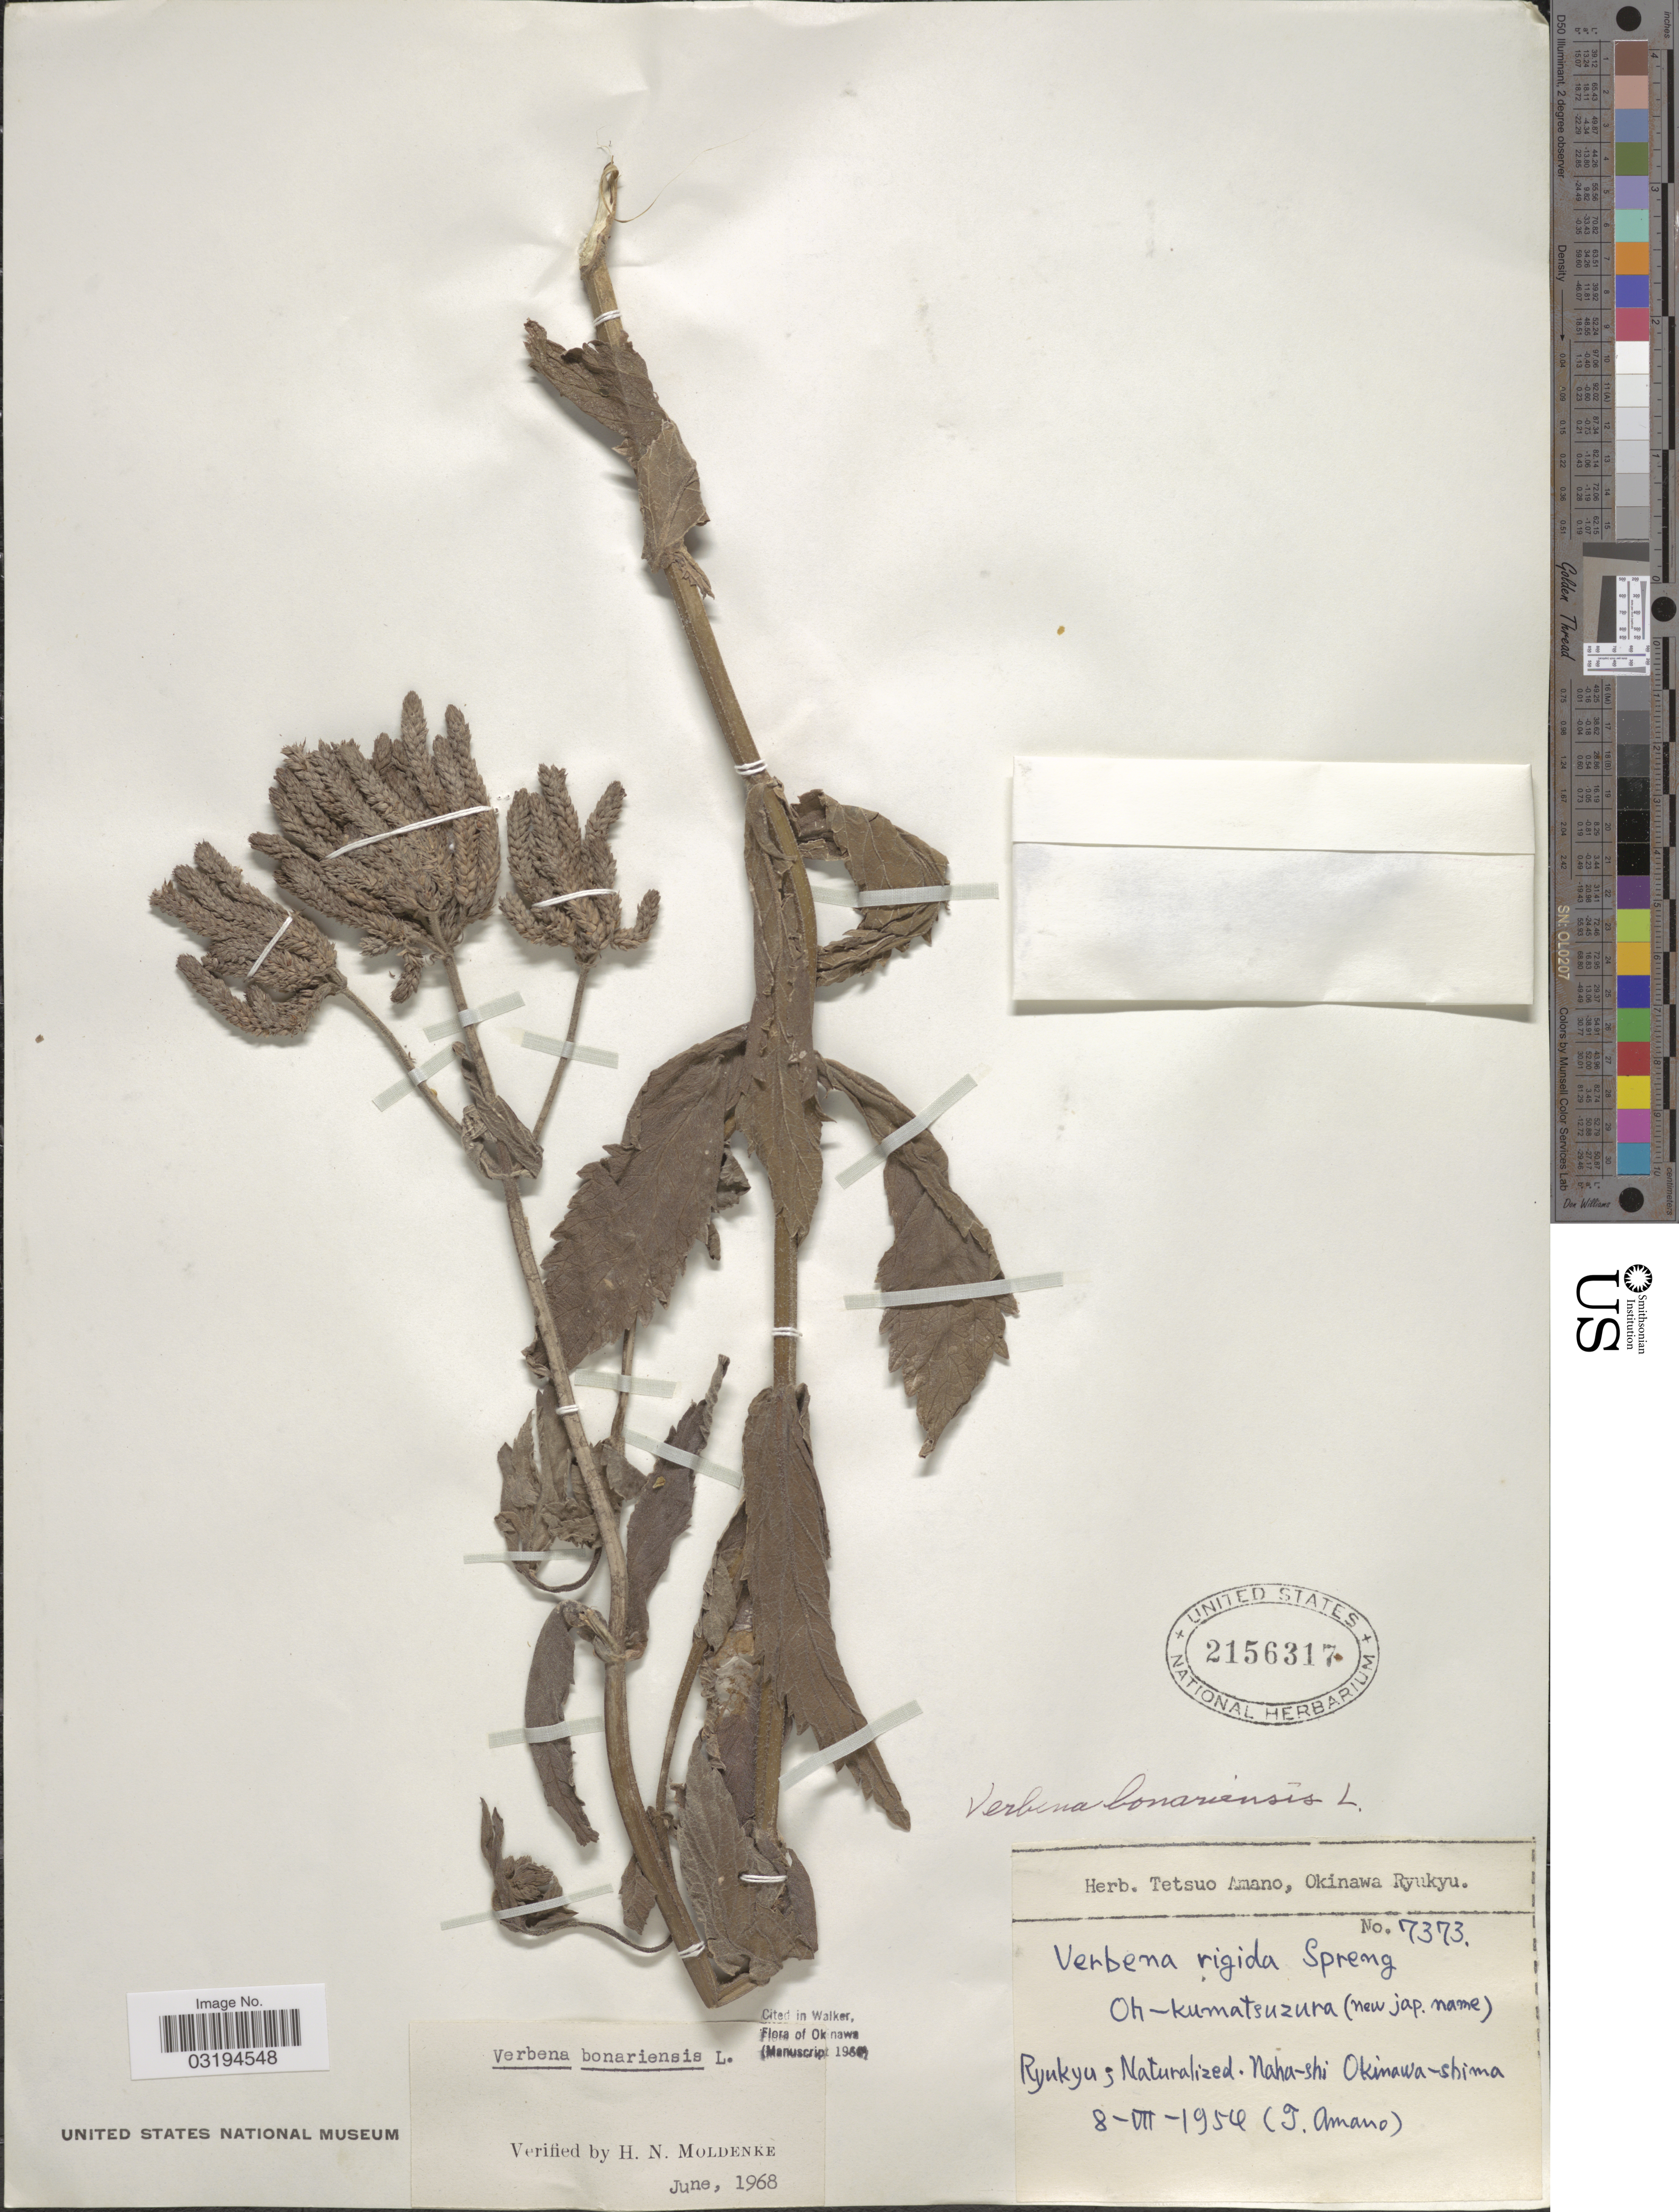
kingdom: Plantae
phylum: Tracheophyta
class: Magnoliopsida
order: Lamiales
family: Verbenaceae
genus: Verbena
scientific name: Verbena bonariensis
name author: L.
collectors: T. Amano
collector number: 7373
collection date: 1954-07-08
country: Japan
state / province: Okinawa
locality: Ryukyu; Naturalized. Naha-shi Okinawa-shima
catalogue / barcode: US 2156317